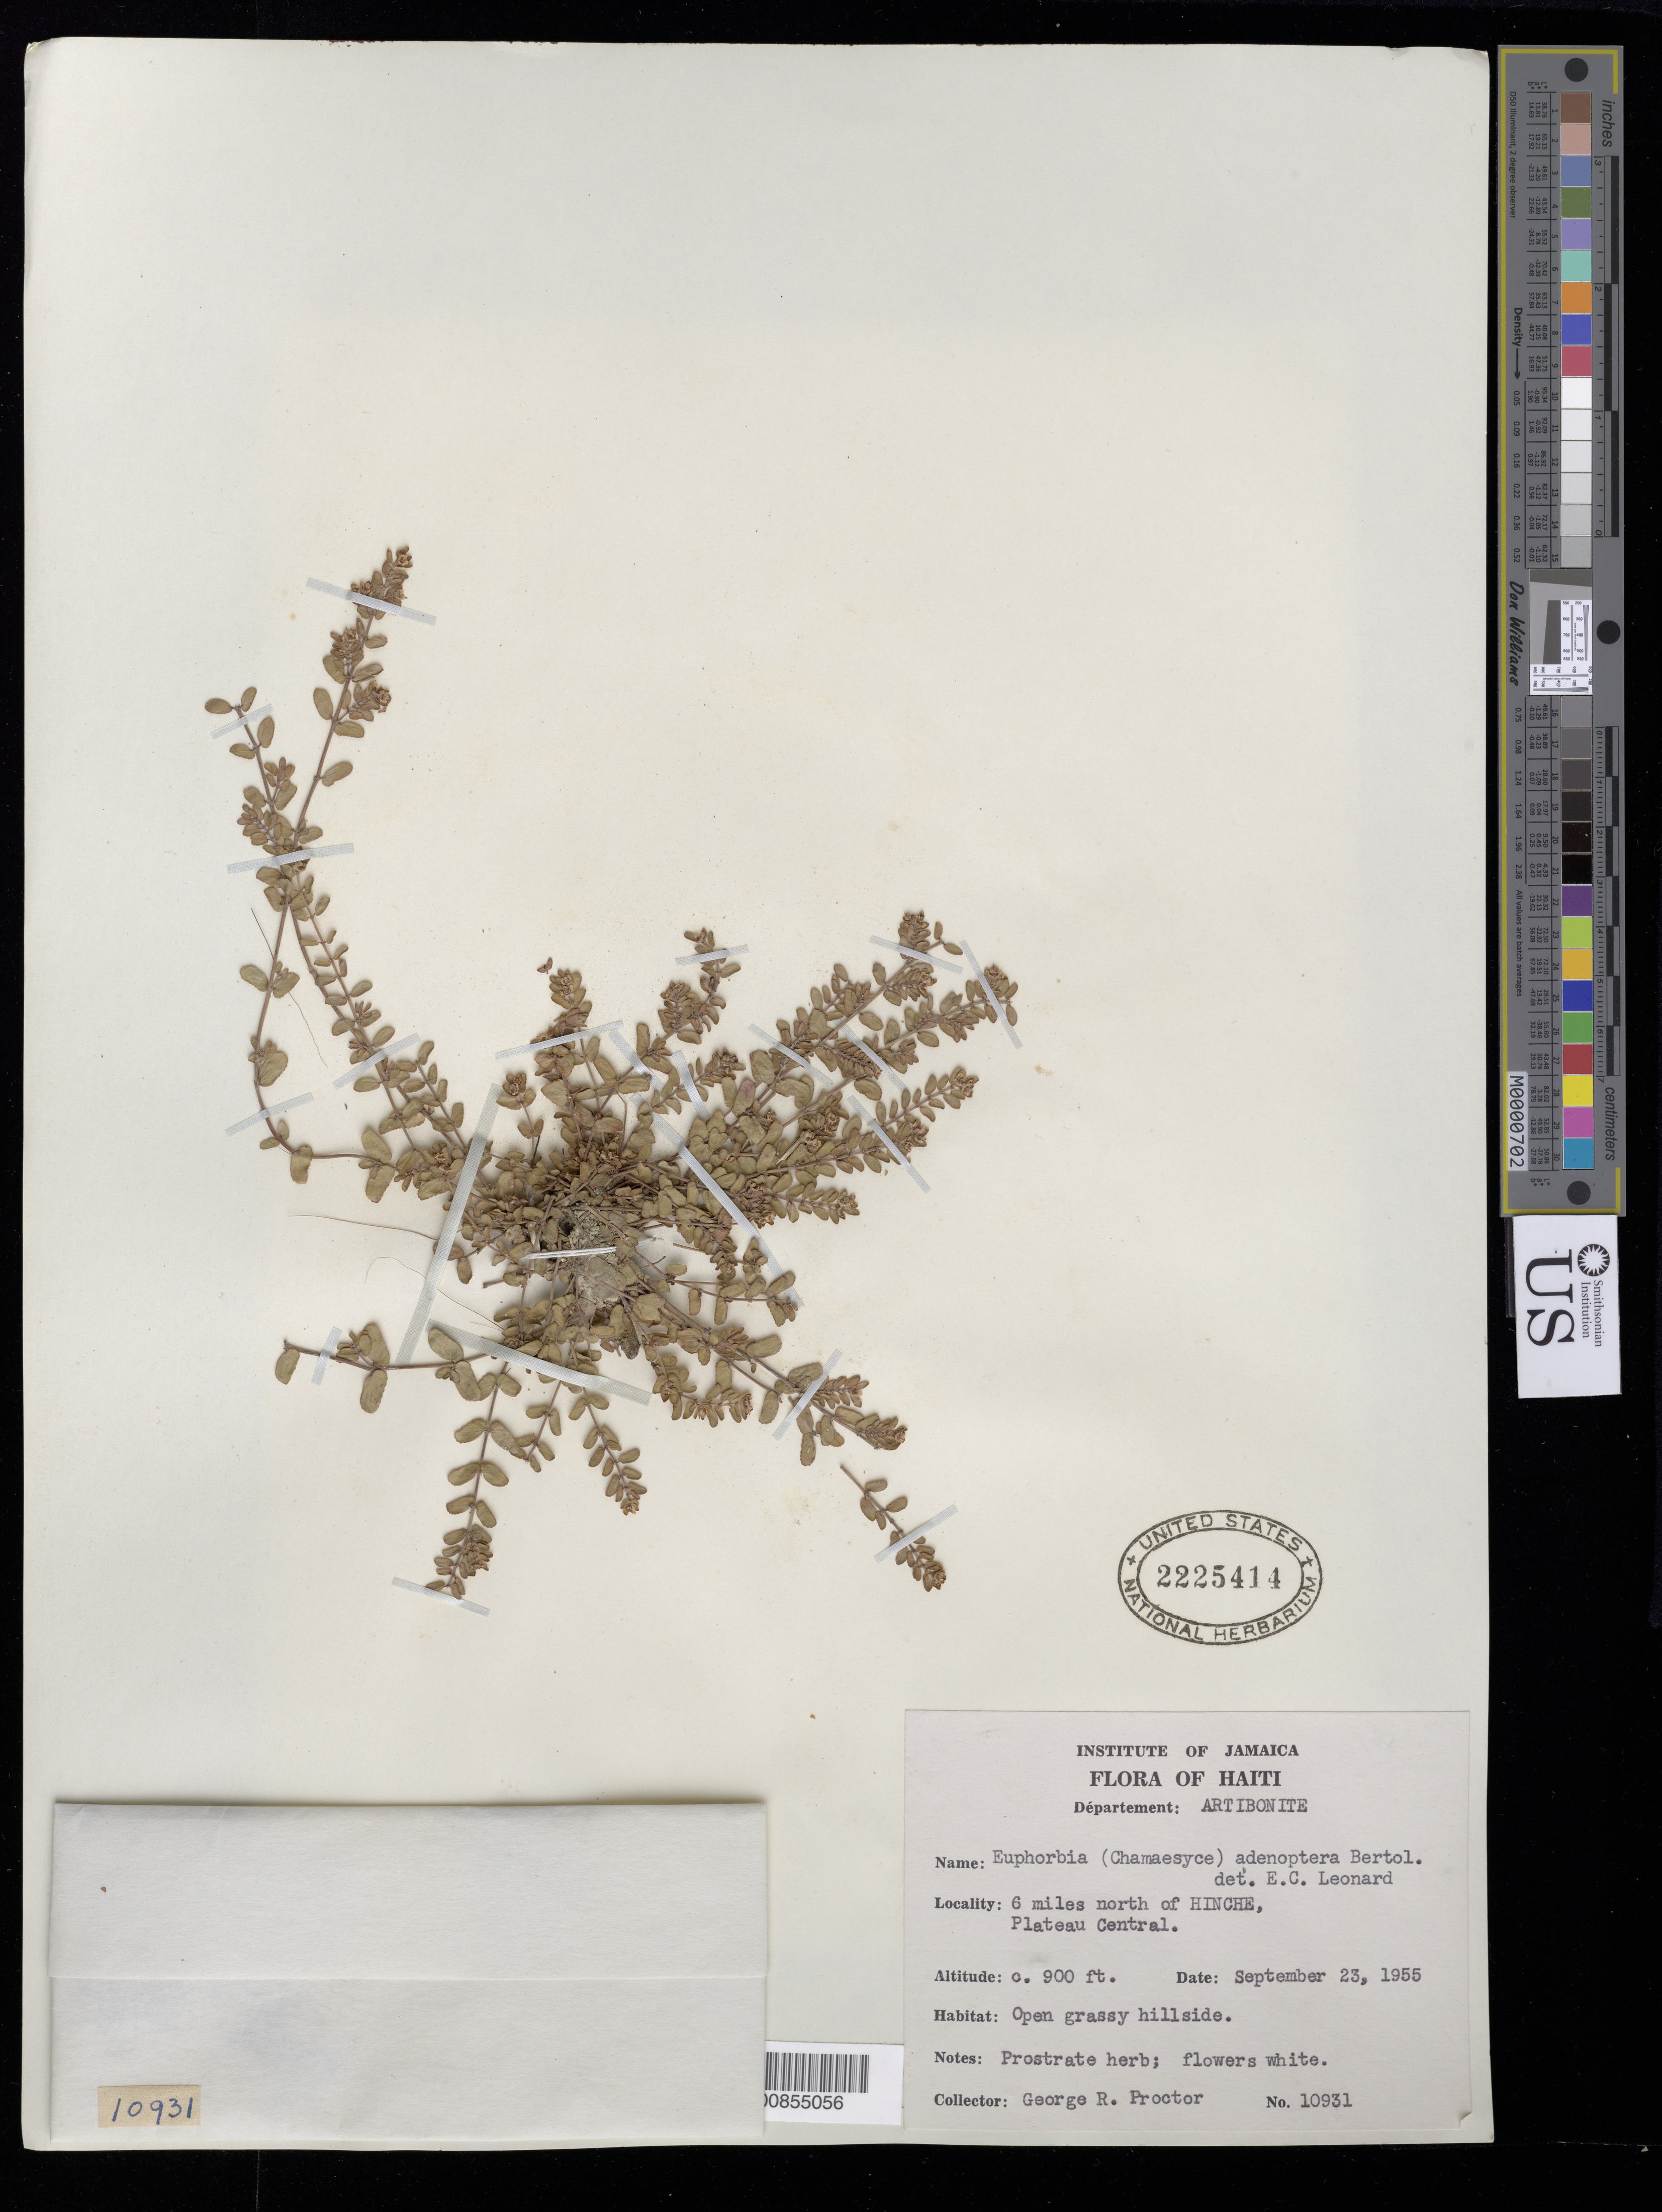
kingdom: Plantae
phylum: Tracheophyta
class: Magnoliopsida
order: Malpighiales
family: Euphorbiaceae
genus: Euphorbia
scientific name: Euphorbia adenoptera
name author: Bertol.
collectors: G. R. Proctor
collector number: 10931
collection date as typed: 23 Sep 1955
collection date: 1955-09-23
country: Haiti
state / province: Artibonite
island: Hispaniola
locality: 6 miles N of Hinche, Plateau Central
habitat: On grassy hillside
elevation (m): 274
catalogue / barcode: US 2225414